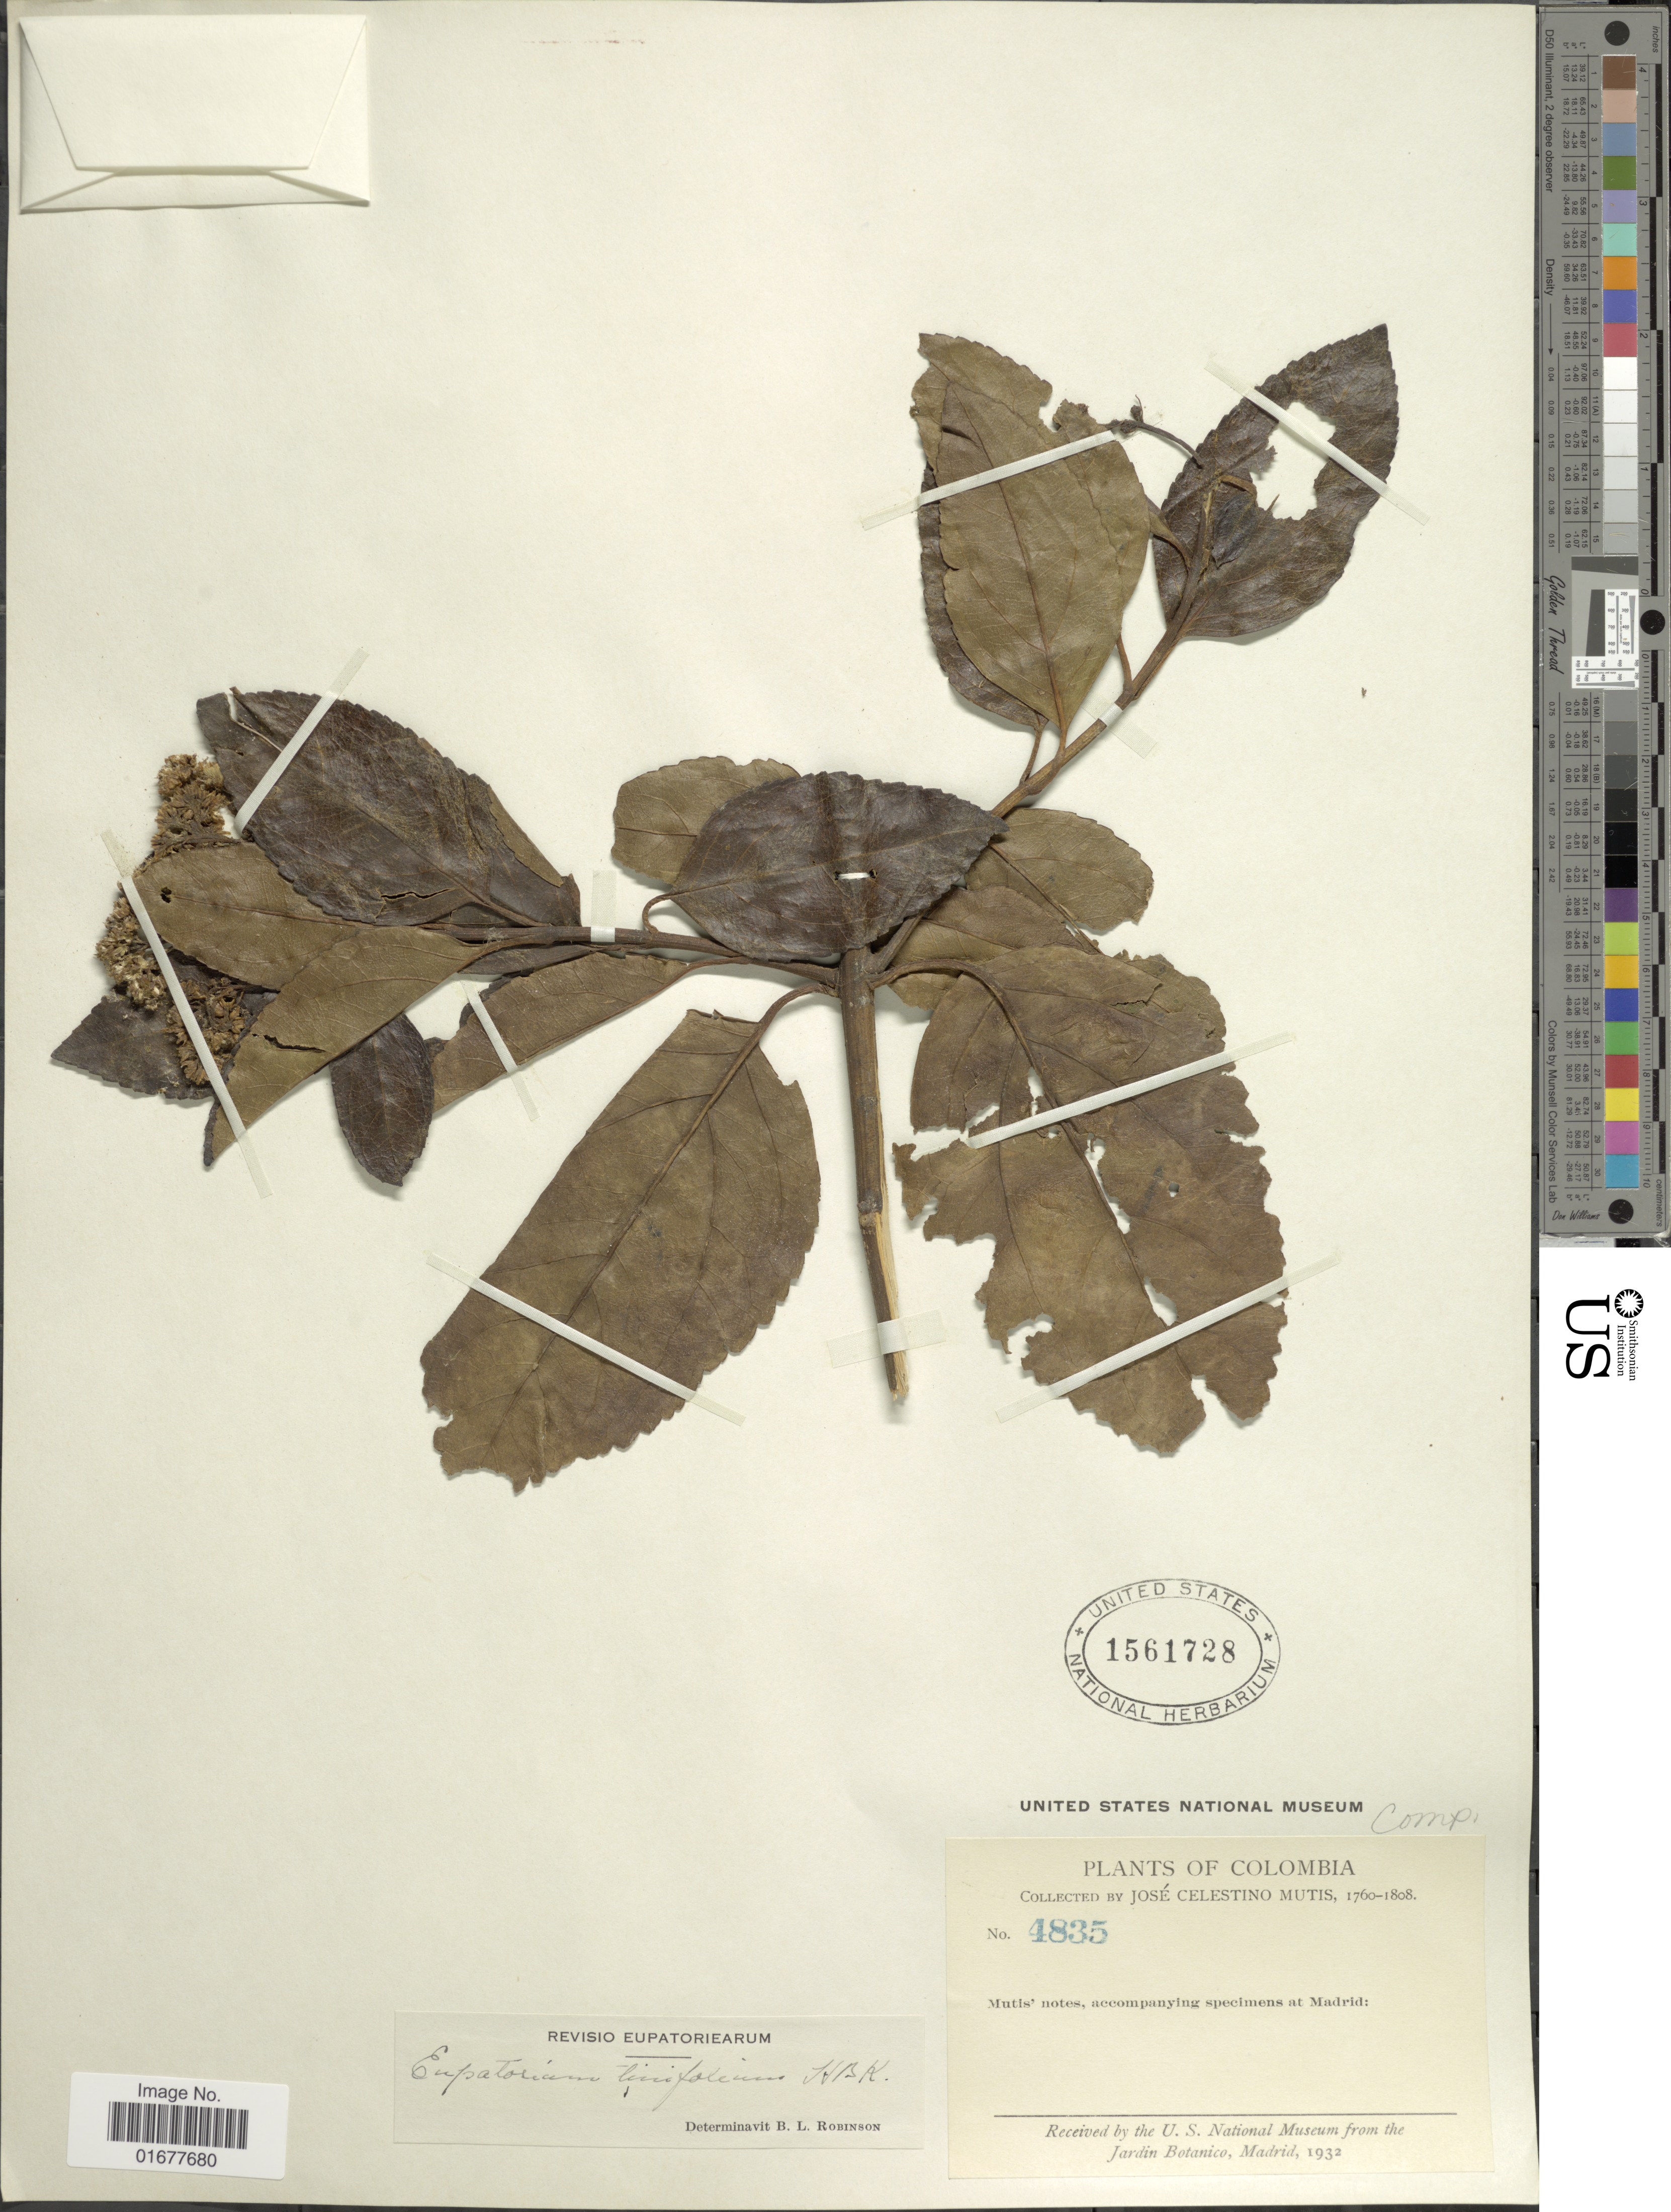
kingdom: Plantae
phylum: Tracheophyta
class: Magnoliopsida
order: Asterales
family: Asteraceae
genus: Ageratina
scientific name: Ageratina tinifolia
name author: (Kunth) R.M. King & H. Rob.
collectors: J. C. B. Mutis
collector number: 4835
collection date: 1760/1808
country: Colombia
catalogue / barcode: US 1561728